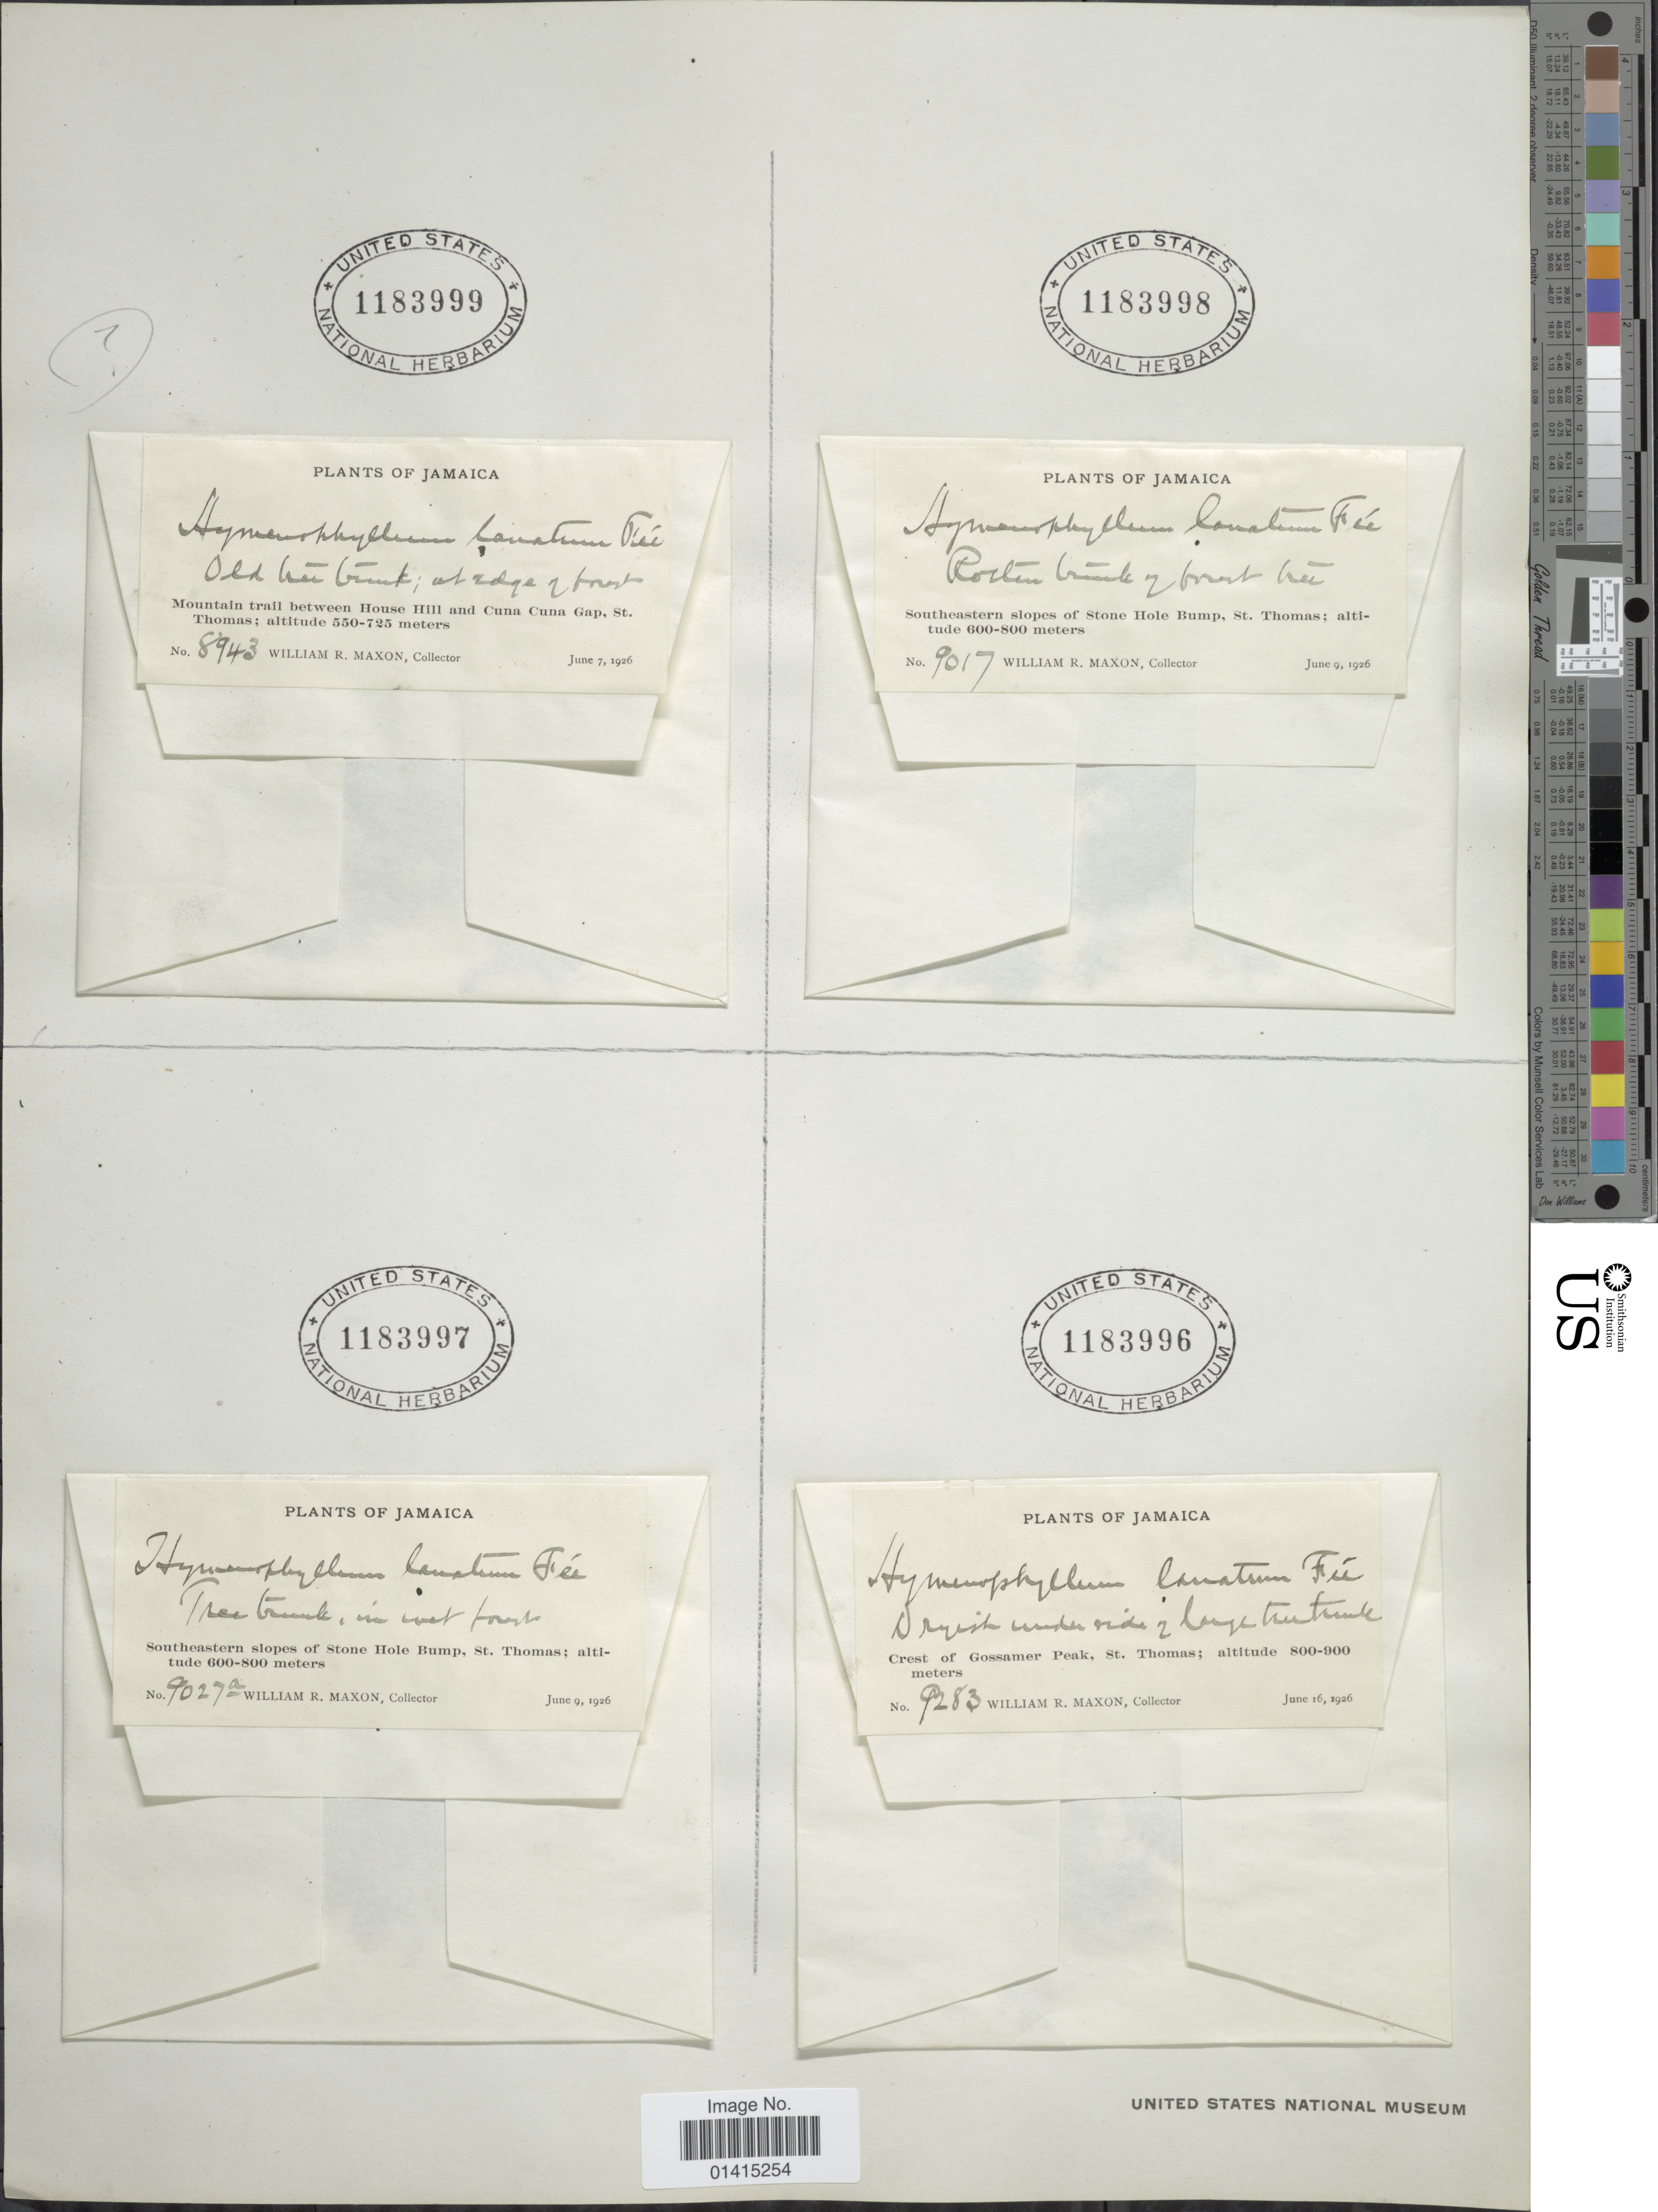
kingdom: Plantae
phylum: Tracheophyta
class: Polypodiopsida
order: Hymenophyllales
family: Hymenophyllaceae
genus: Hymenophyllum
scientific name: Hymenophyllum lanatum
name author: Fée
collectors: W. R. Maxon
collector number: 9027a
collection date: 1926-06-09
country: Jamaica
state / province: Saint Thomas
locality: Southeastern slopes of Stne Hole Bump, St. Thomas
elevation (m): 600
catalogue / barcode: US 1183997-2